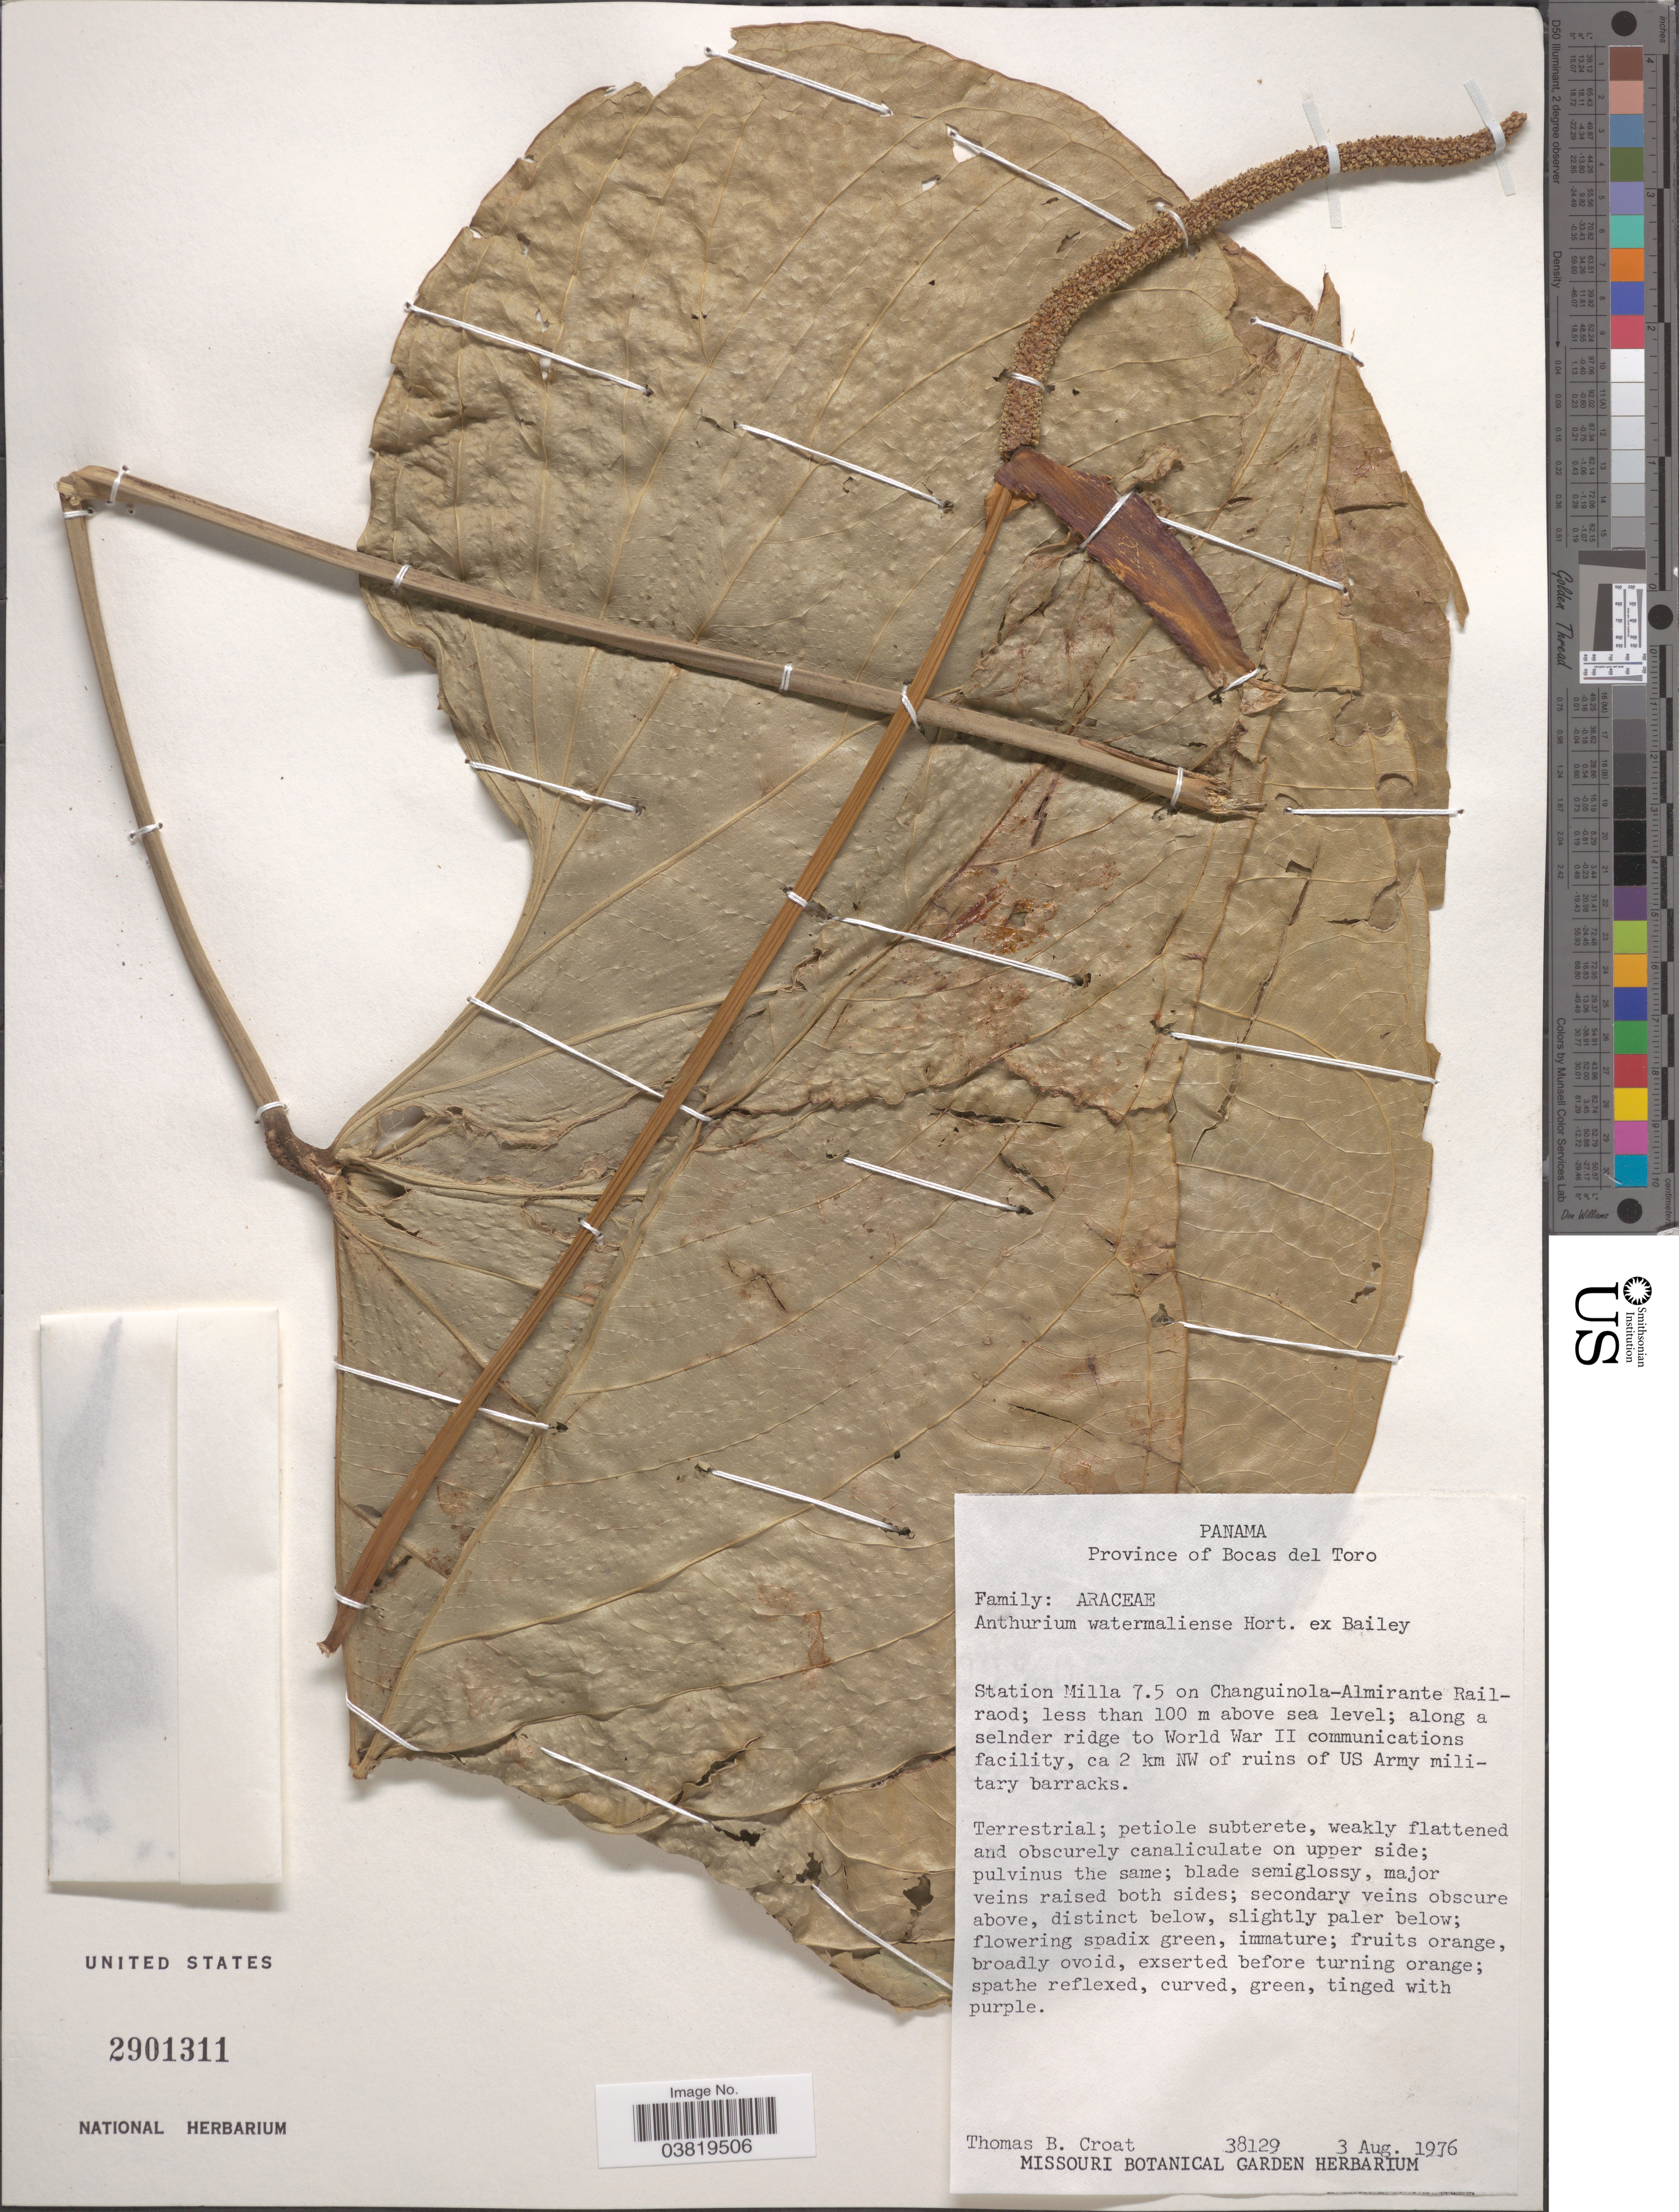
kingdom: Plantae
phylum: Tracheophyta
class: Liliopsida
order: Alismatales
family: Araceae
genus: Anthurium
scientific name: Anthurium watermaliense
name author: L.H. Bailey & Nash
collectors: T. B. Croat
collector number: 38129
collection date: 1976-08-03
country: Panama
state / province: Bocas Del Toro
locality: Station Milla 7.5 on Changuinola-Almirante Railroad; along a slender ridge to World War II communications facility, ca 2 km NW of ruins of US Army military barracks.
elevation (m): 100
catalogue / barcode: US 2901311